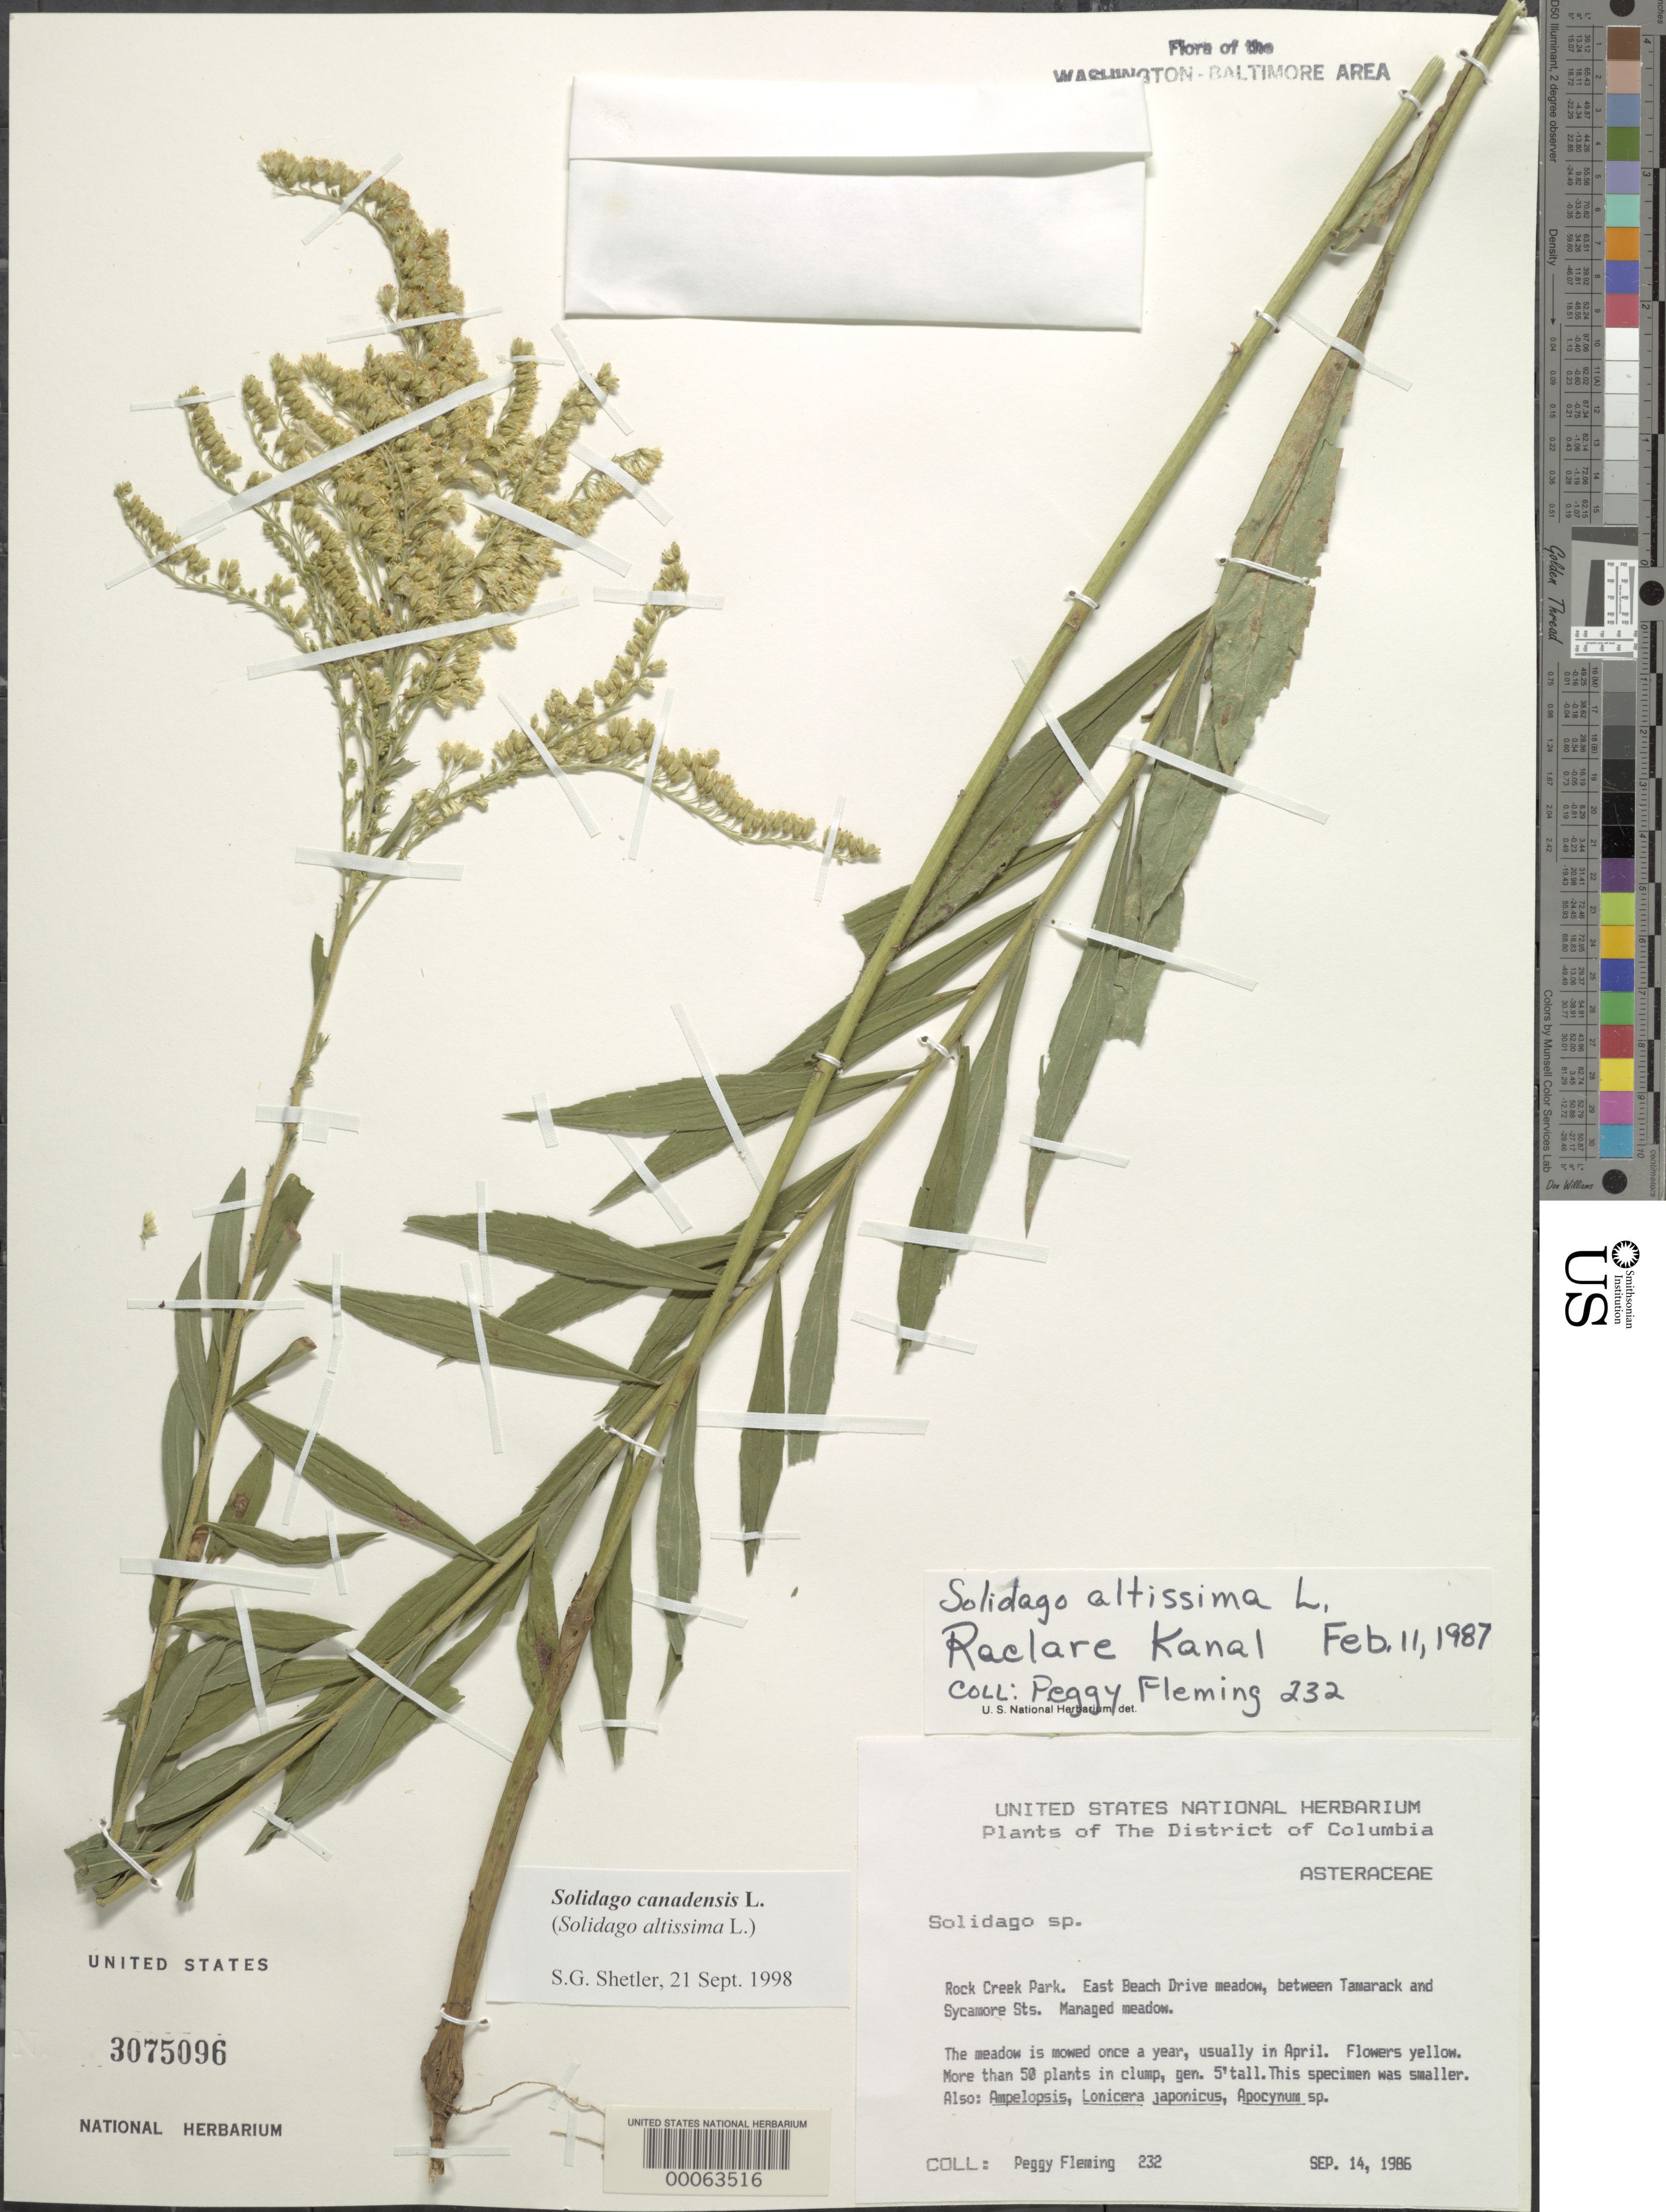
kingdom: Plantae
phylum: Tracheophyta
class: Magnoliopsida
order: Asterales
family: Asteraceae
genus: Solidago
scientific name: Solidago canadensis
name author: L.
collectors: P. Fleming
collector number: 232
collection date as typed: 14 Sep 1986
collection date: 1986-09-14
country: United States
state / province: District of Columbia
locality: Rock Creek Park, E Beach Dr, between Tamarack and Sycamore Sts Rock Creek Park & vicinity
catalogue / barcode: US 3075096